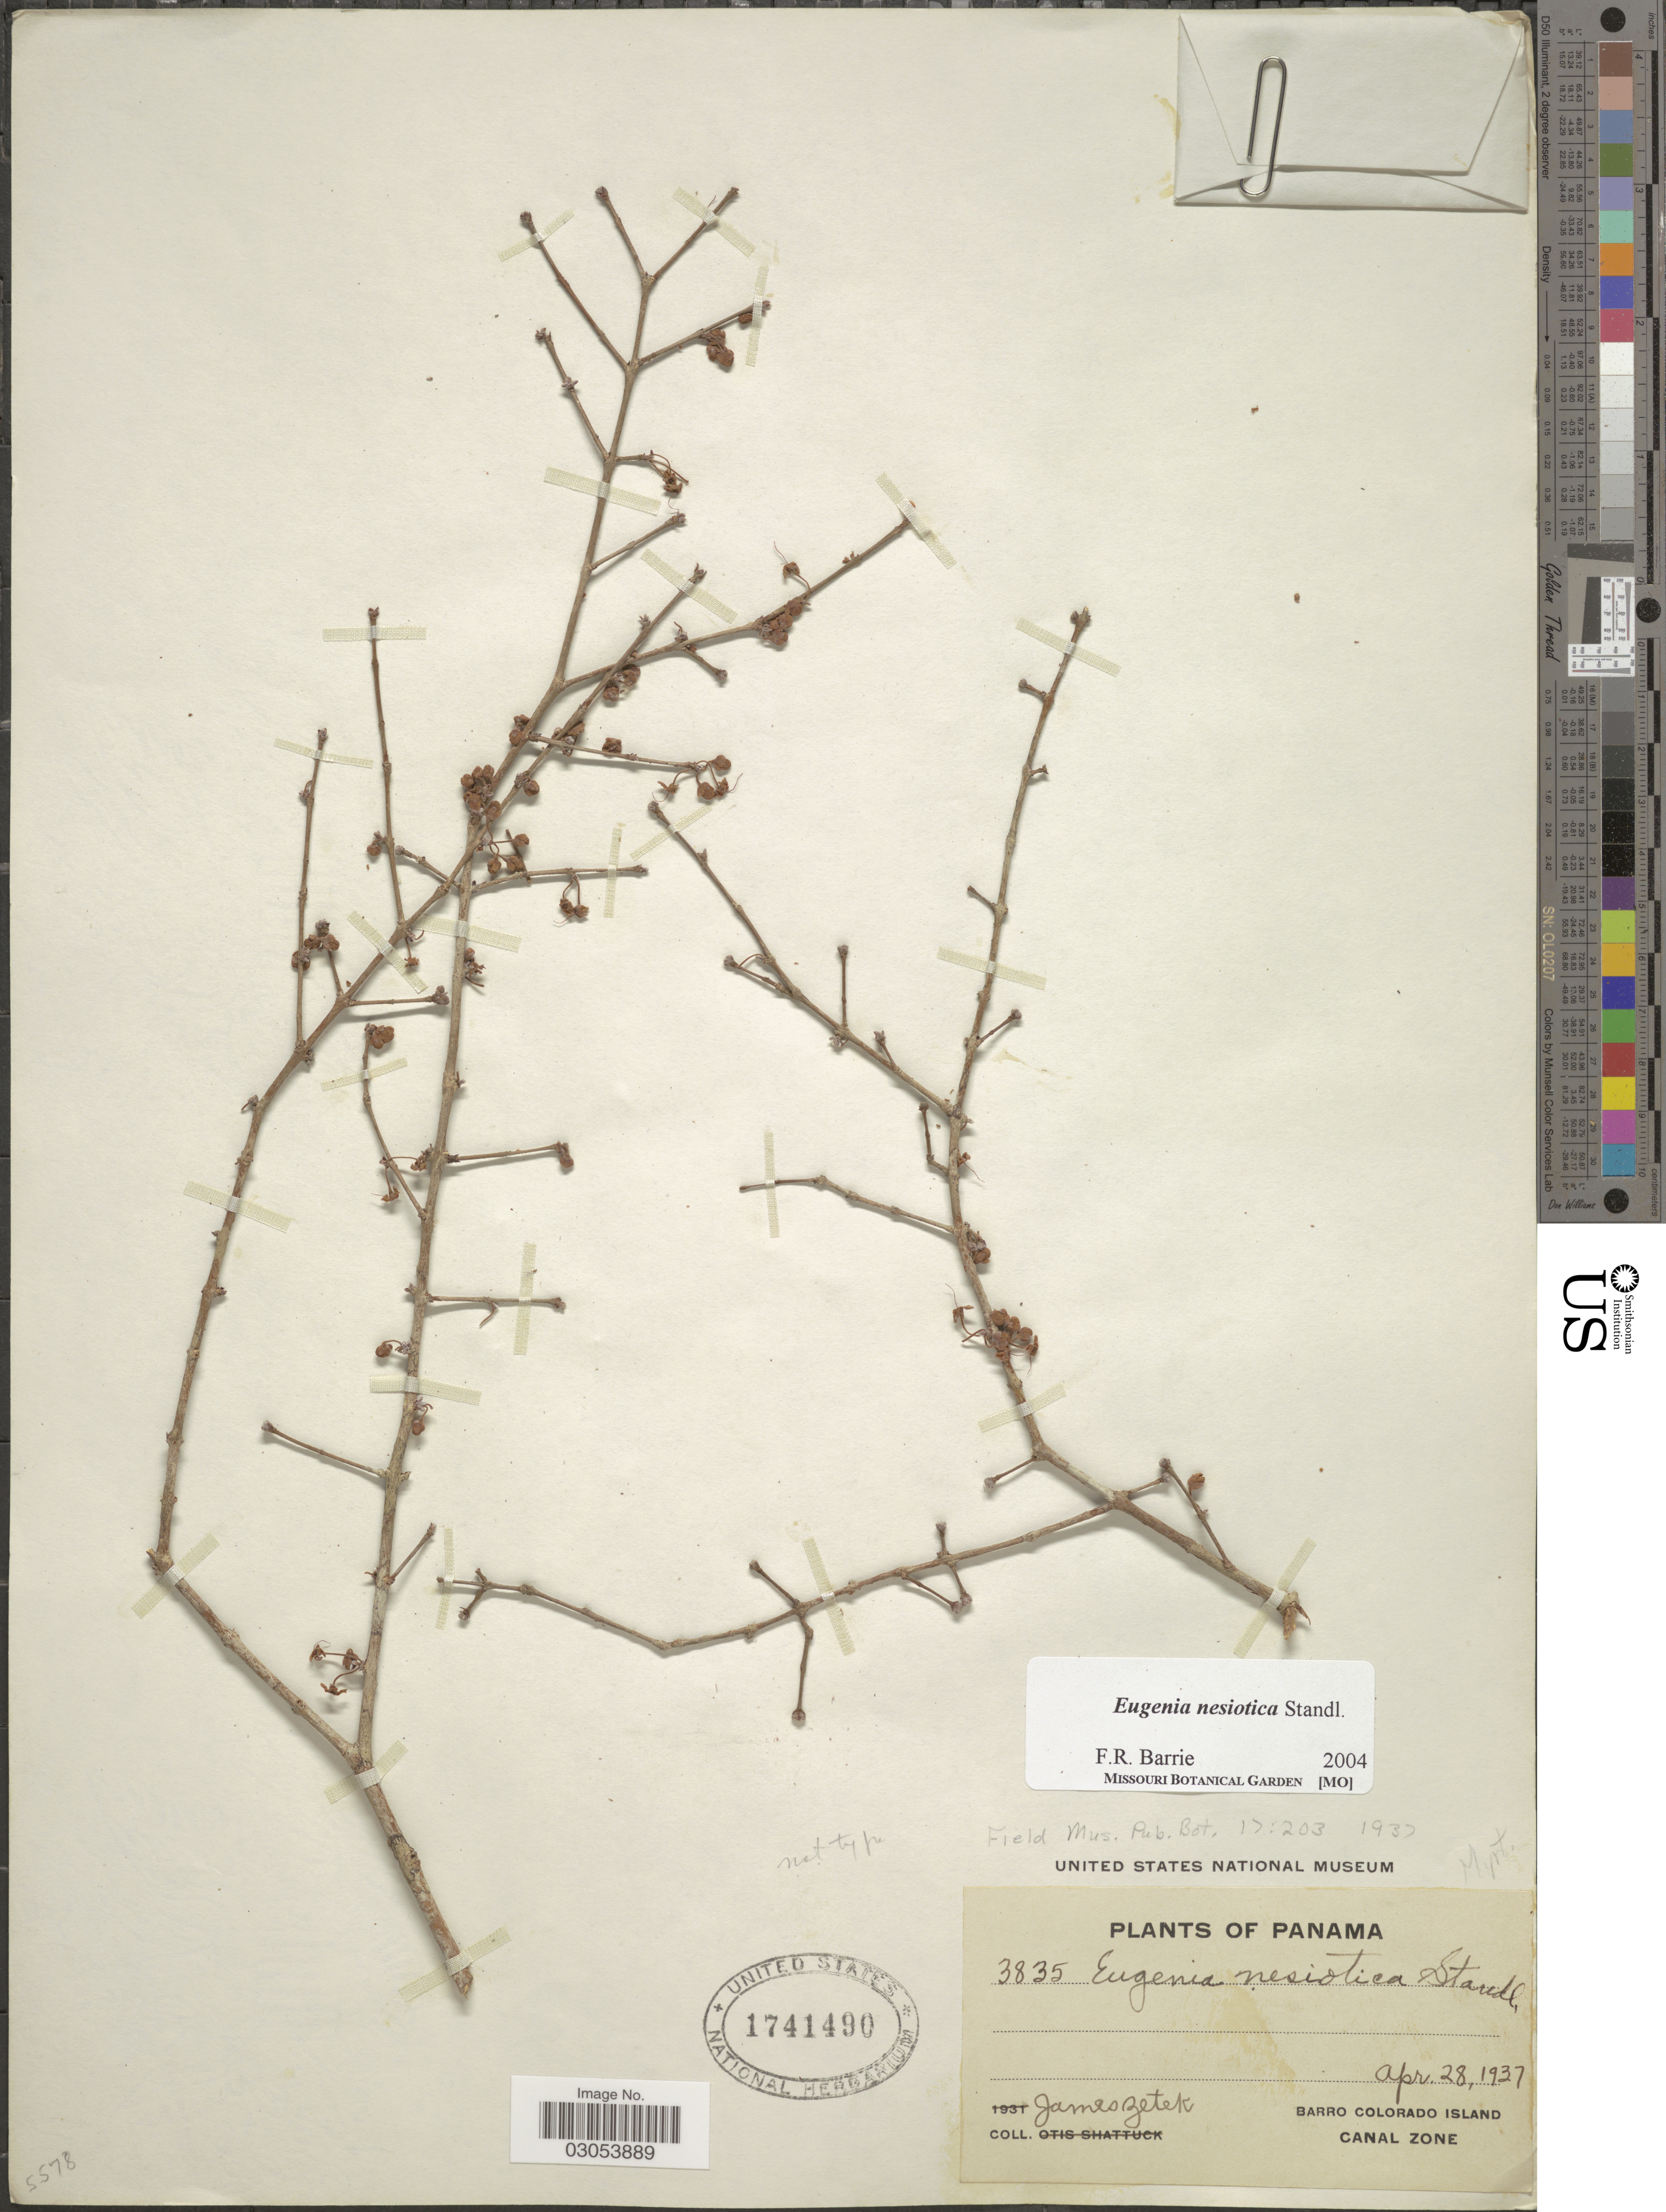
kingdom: Plantae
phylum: Tracheophyta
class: Magnoliopsida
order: Myrtales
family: Myrtaceae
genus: Eugenia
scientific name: Eugenia nesiotica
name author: Standl.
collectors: J. Zetek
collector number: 3835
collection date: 1937-04-28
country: Panama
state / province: Panamá Oeste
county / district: Canal Zone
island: Barro Colorado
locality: Barro Colorado Island, Canal Zone.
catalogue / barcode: US 1741490